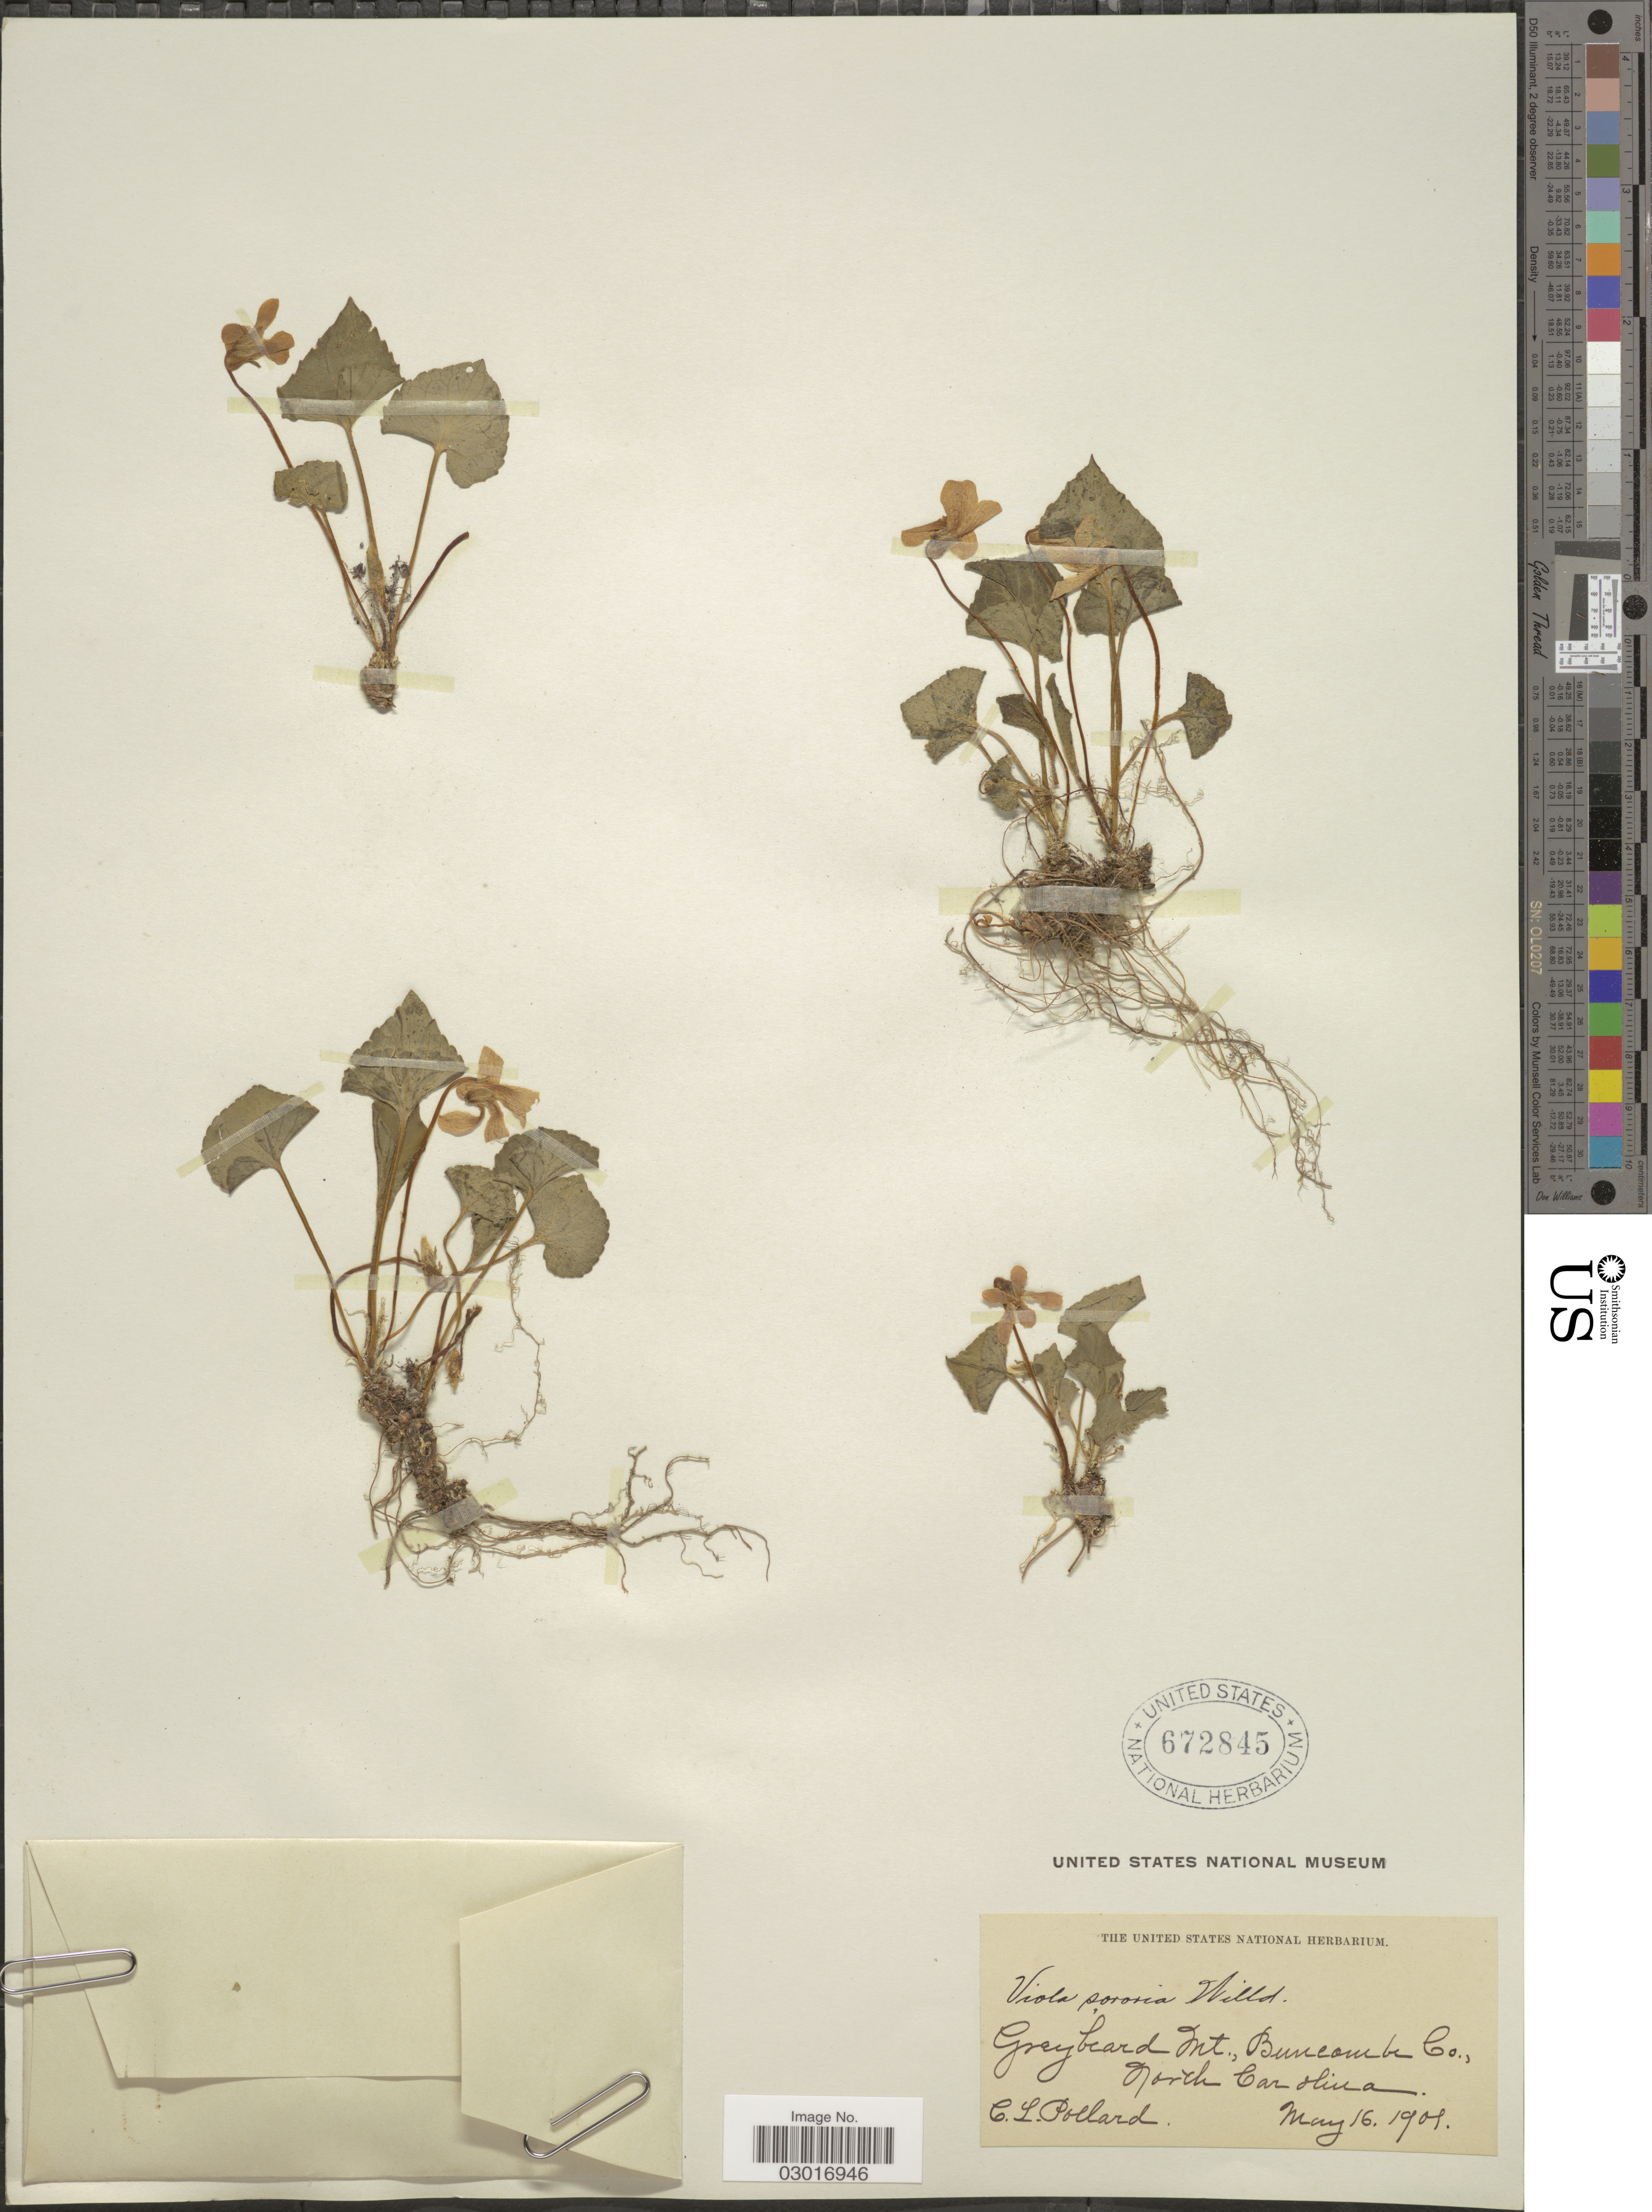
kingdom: Plantae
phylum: Tracheophyta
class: Magnoliopsida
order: Malpighiales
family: Violaceae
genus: Viola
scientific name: Viola sororia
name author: Willd.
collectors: C. L. Pollard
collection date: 1905-05-16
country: United States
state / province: North Carolina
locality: Greybeard Mt., Buncombe Co.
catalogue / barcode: US 672845